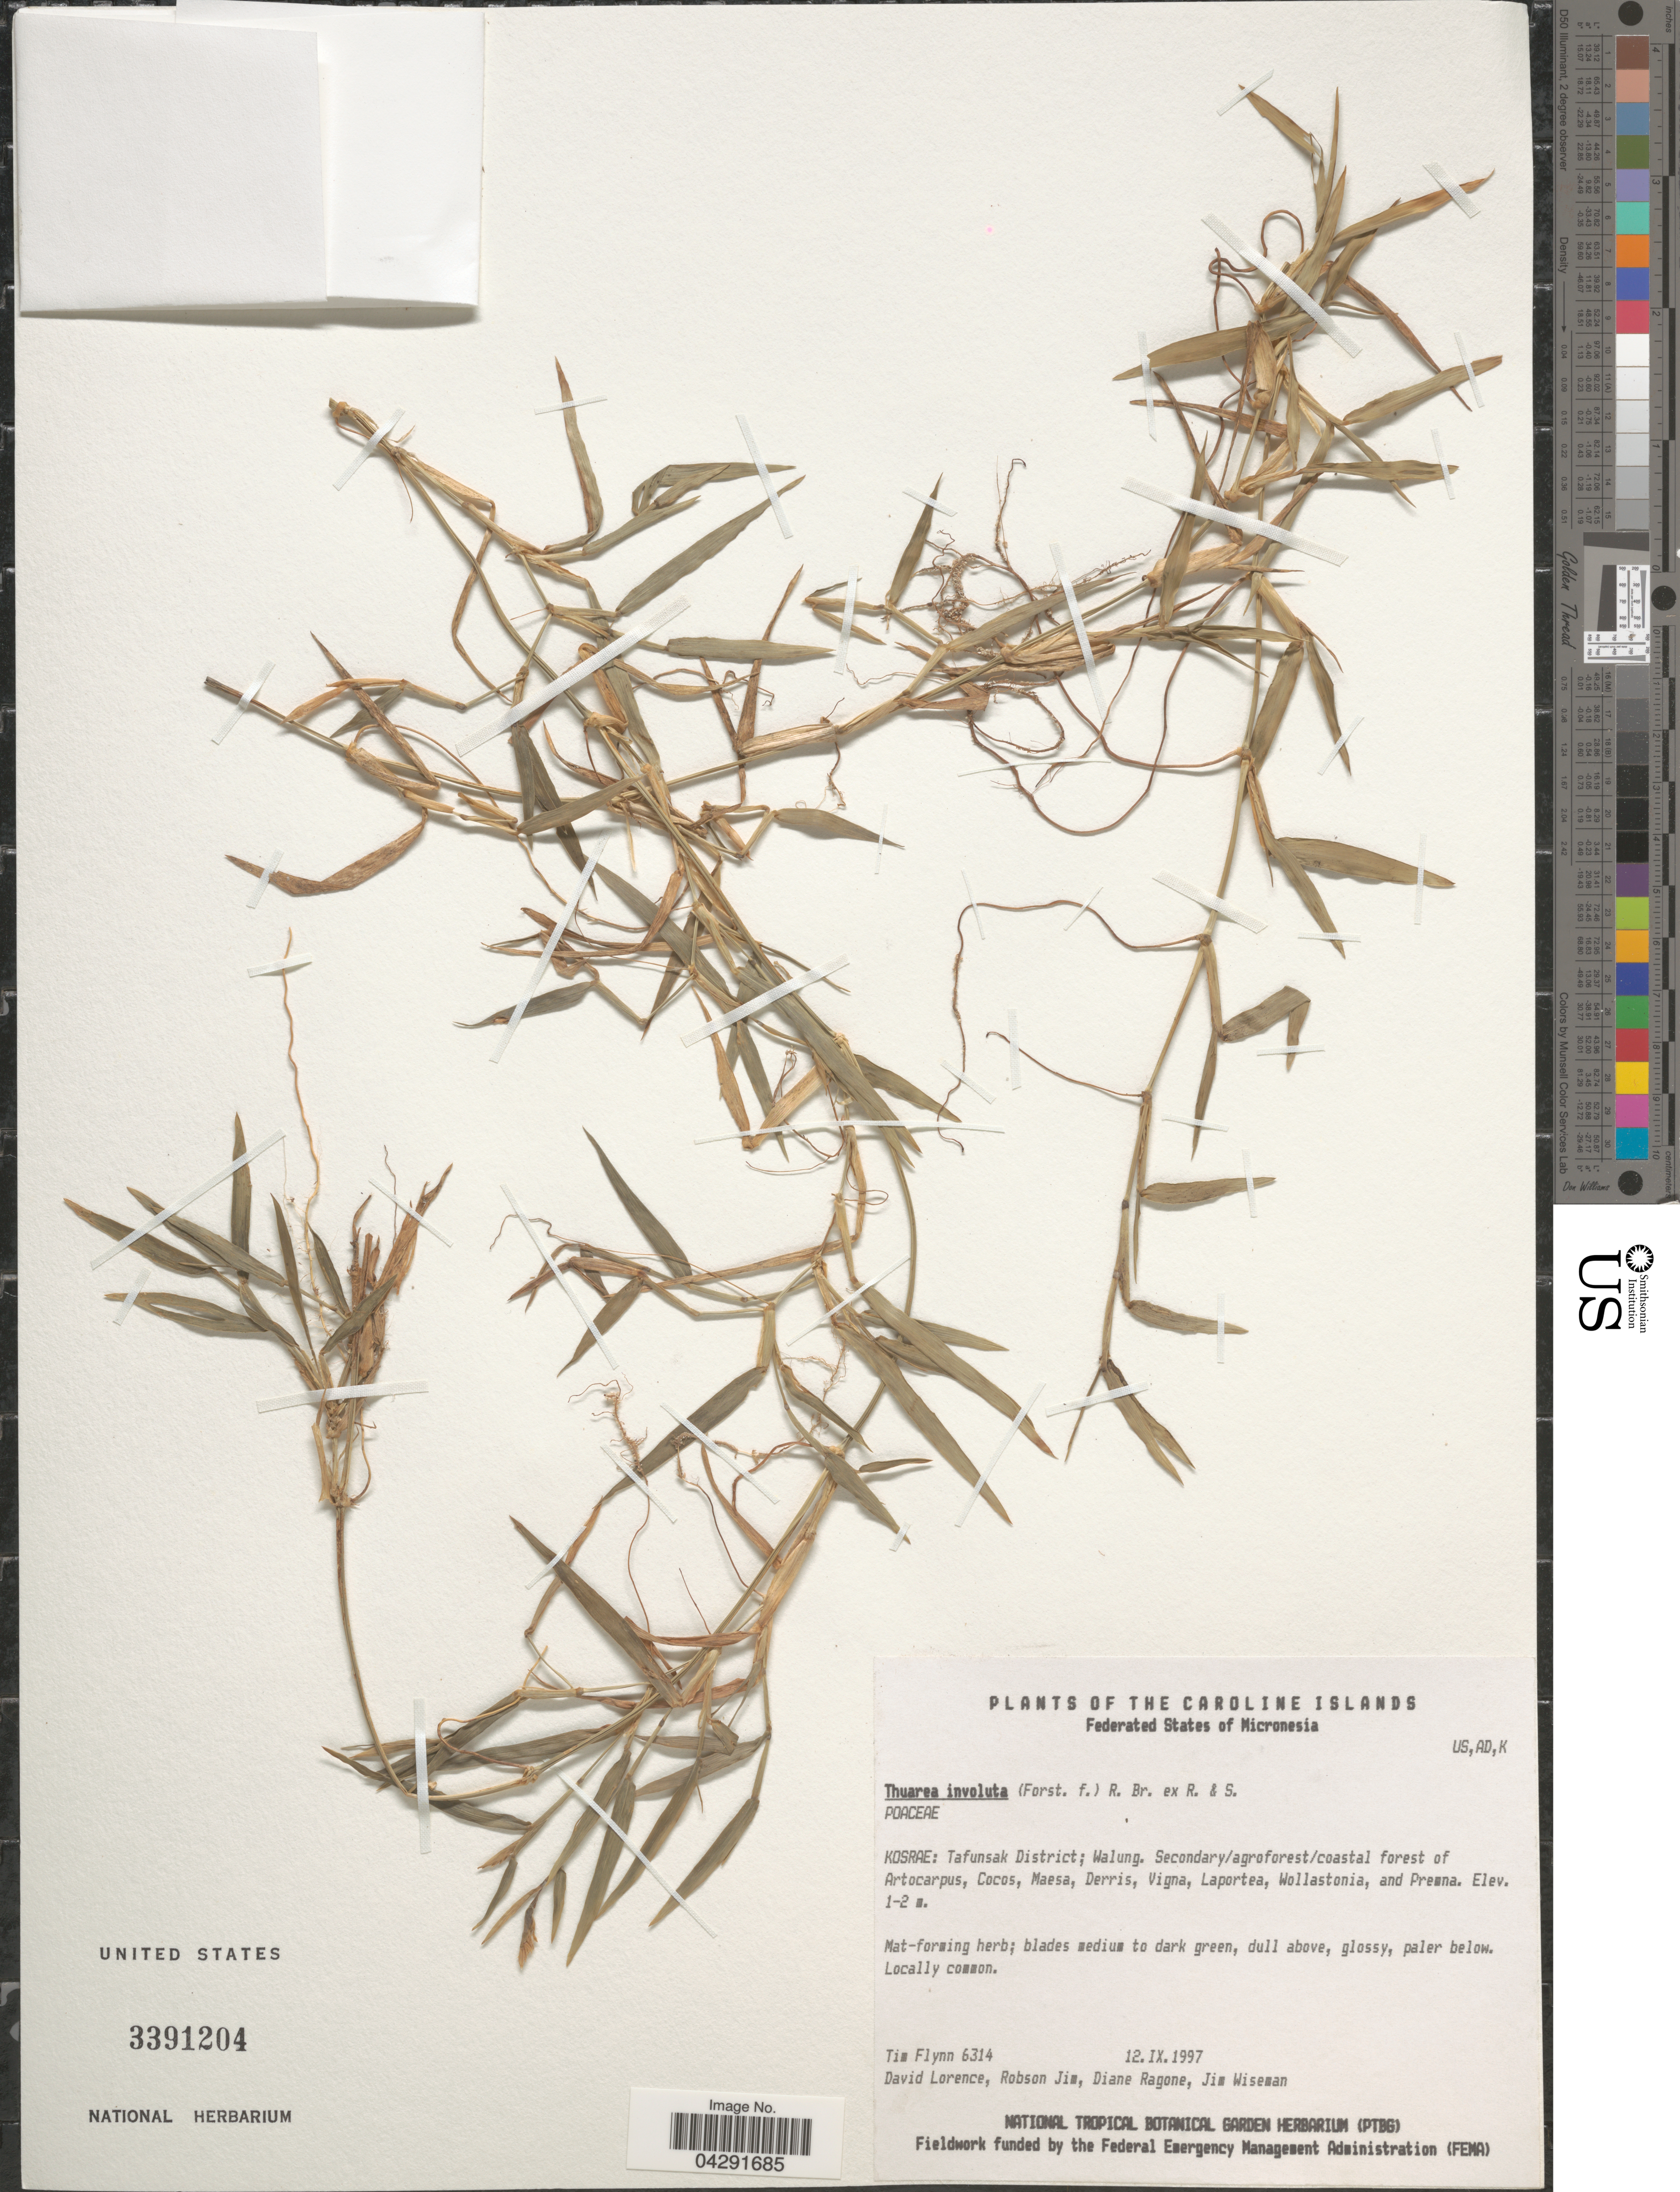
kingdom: Plantae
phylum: Tracheophyta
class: Liliopsida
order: Poales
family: Poaceae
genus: Thuarea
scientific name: Thuarea involuta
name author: (G. Forst.) R. Br. ex Sm.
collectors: T. Flynn, D. Lorence, R. Jim, D. Ragone & J. Wiseman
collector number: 6314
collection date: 1997-09-12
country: Micronesia, Federated States of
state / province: Kosrae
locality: Caroline Islands. Tafunsak District; Walung. Secondary/agroforest/coastal forest.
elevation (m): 1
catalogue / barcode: US 3391204